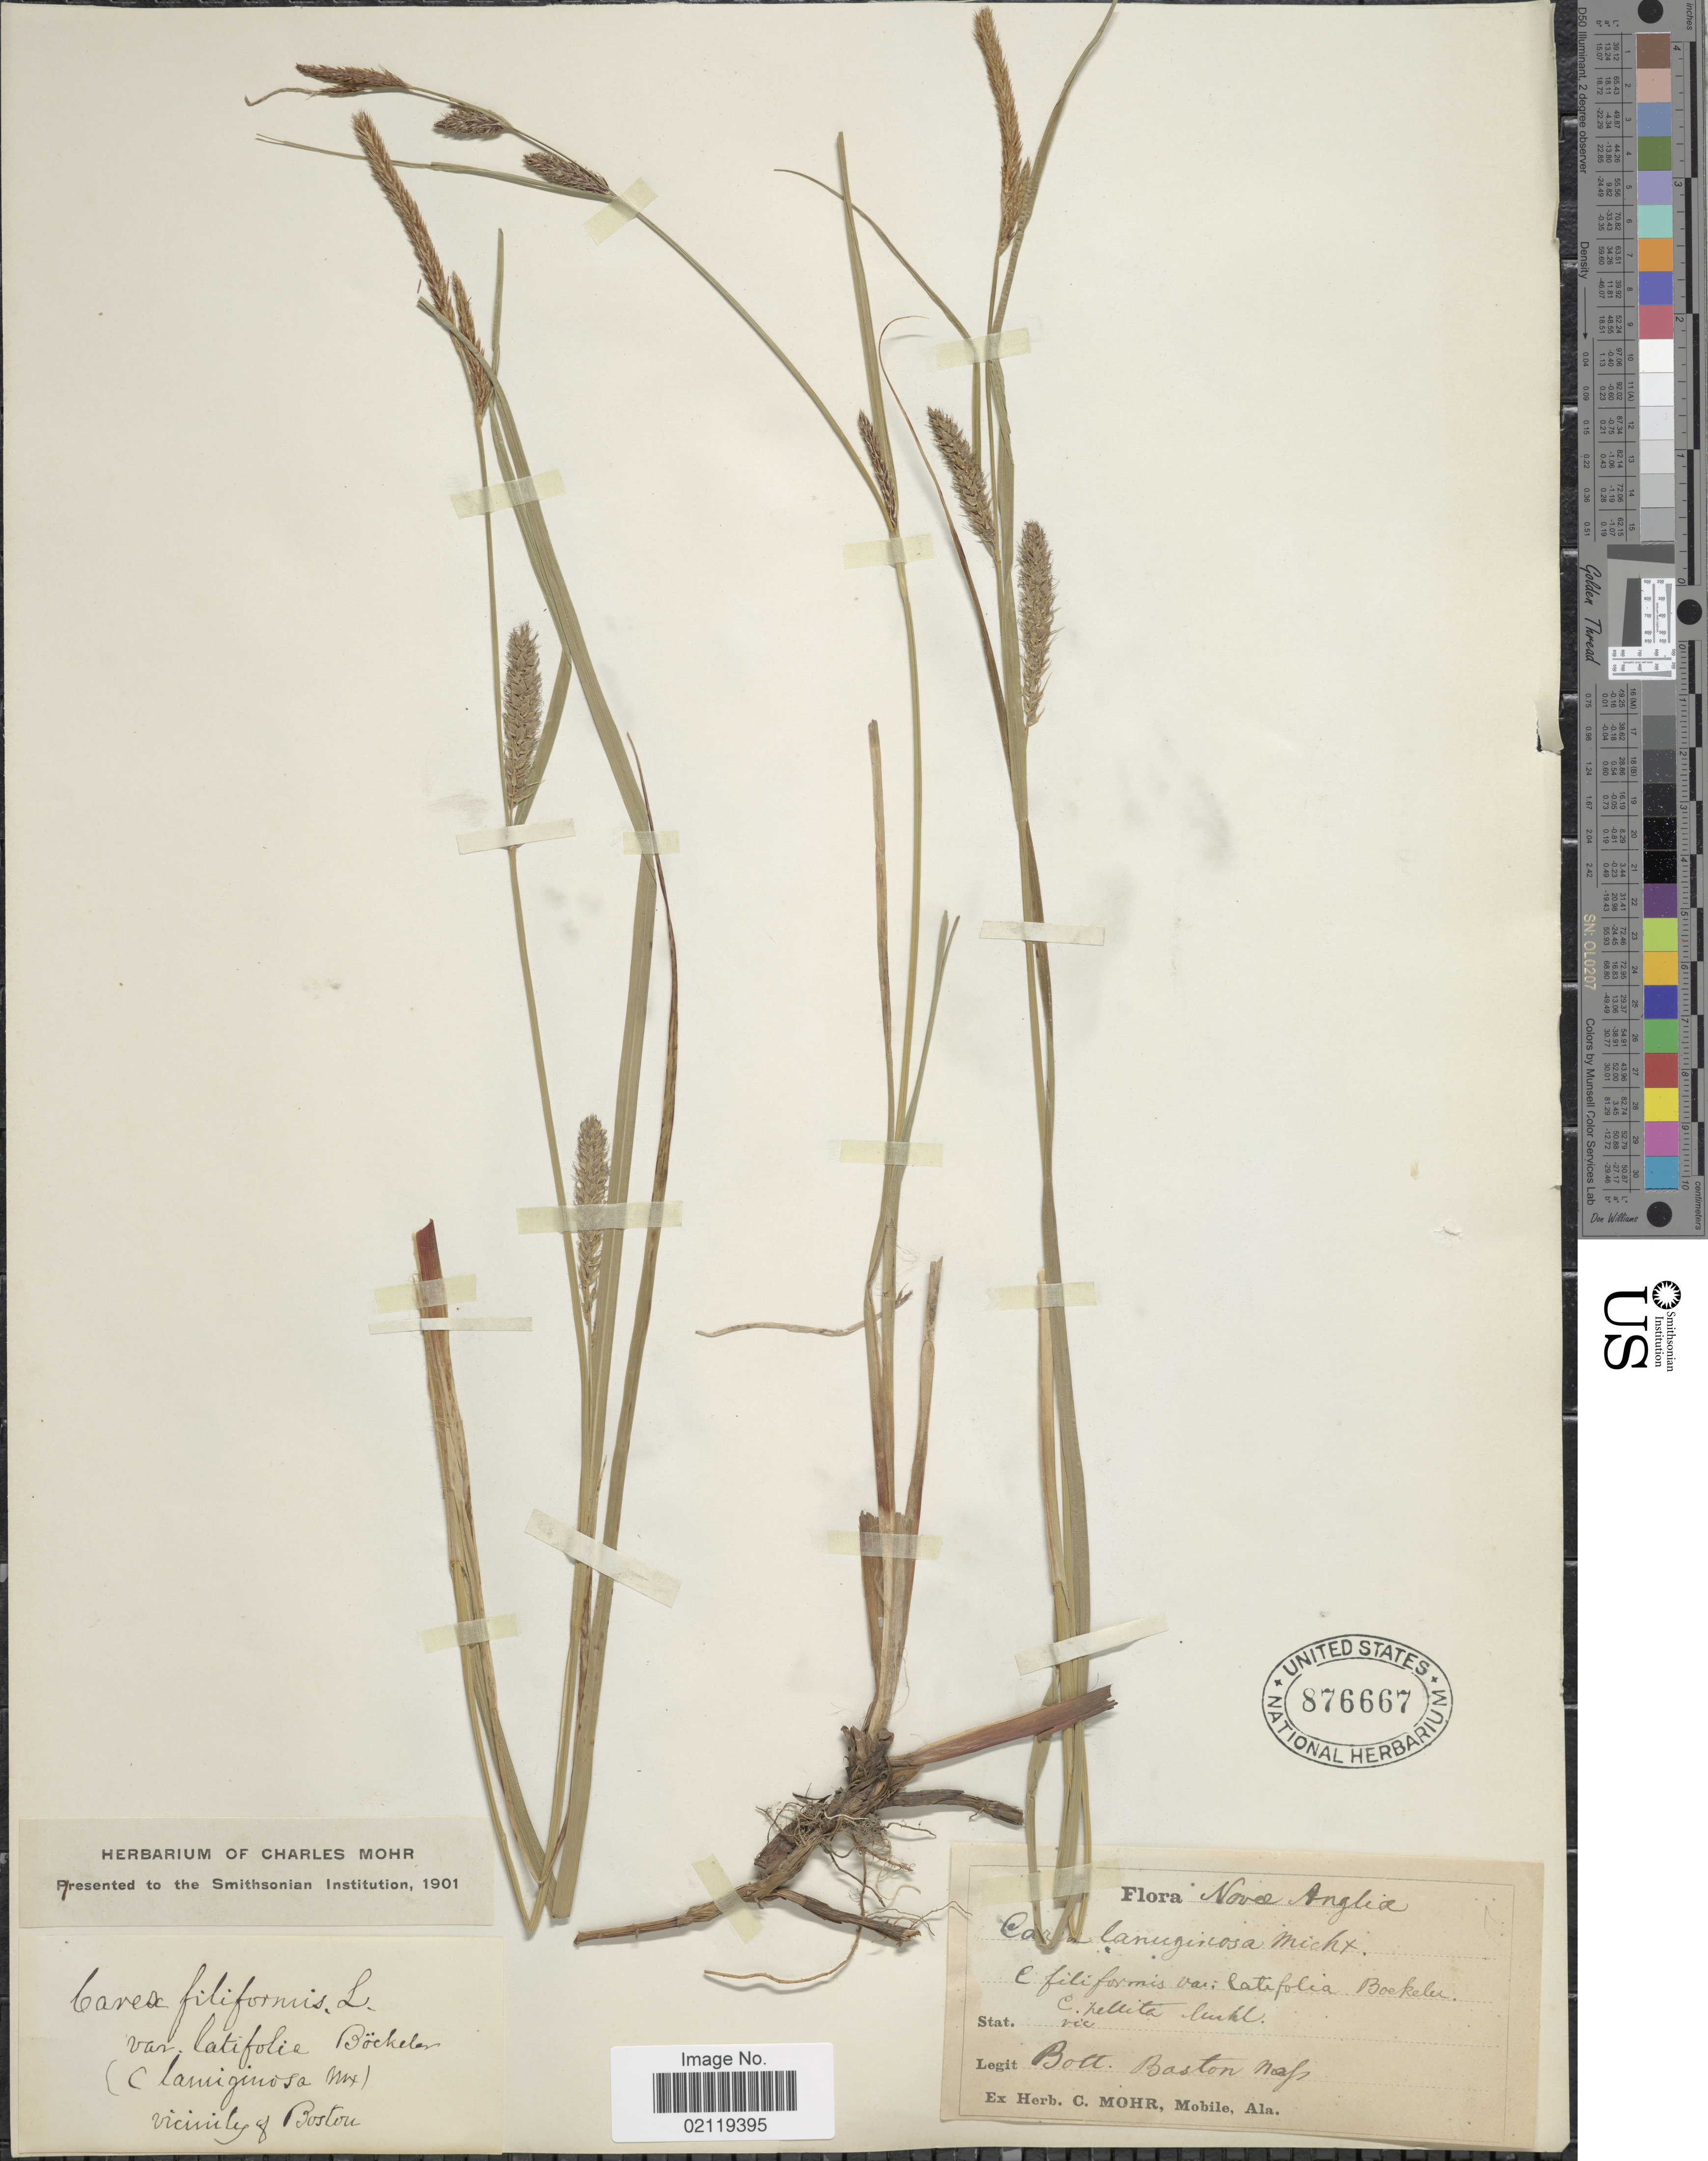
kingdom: Plantae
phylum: Tracheophyta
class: Liliopsida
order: Poales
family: Cyperaceae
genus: Carex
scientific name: Carex pellita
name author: Muhl. ex Willd.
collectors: Bott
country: United States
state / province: Massachusetts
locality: Novae Anglia. Vicinity of Boston Mass.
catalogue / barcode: US 876667